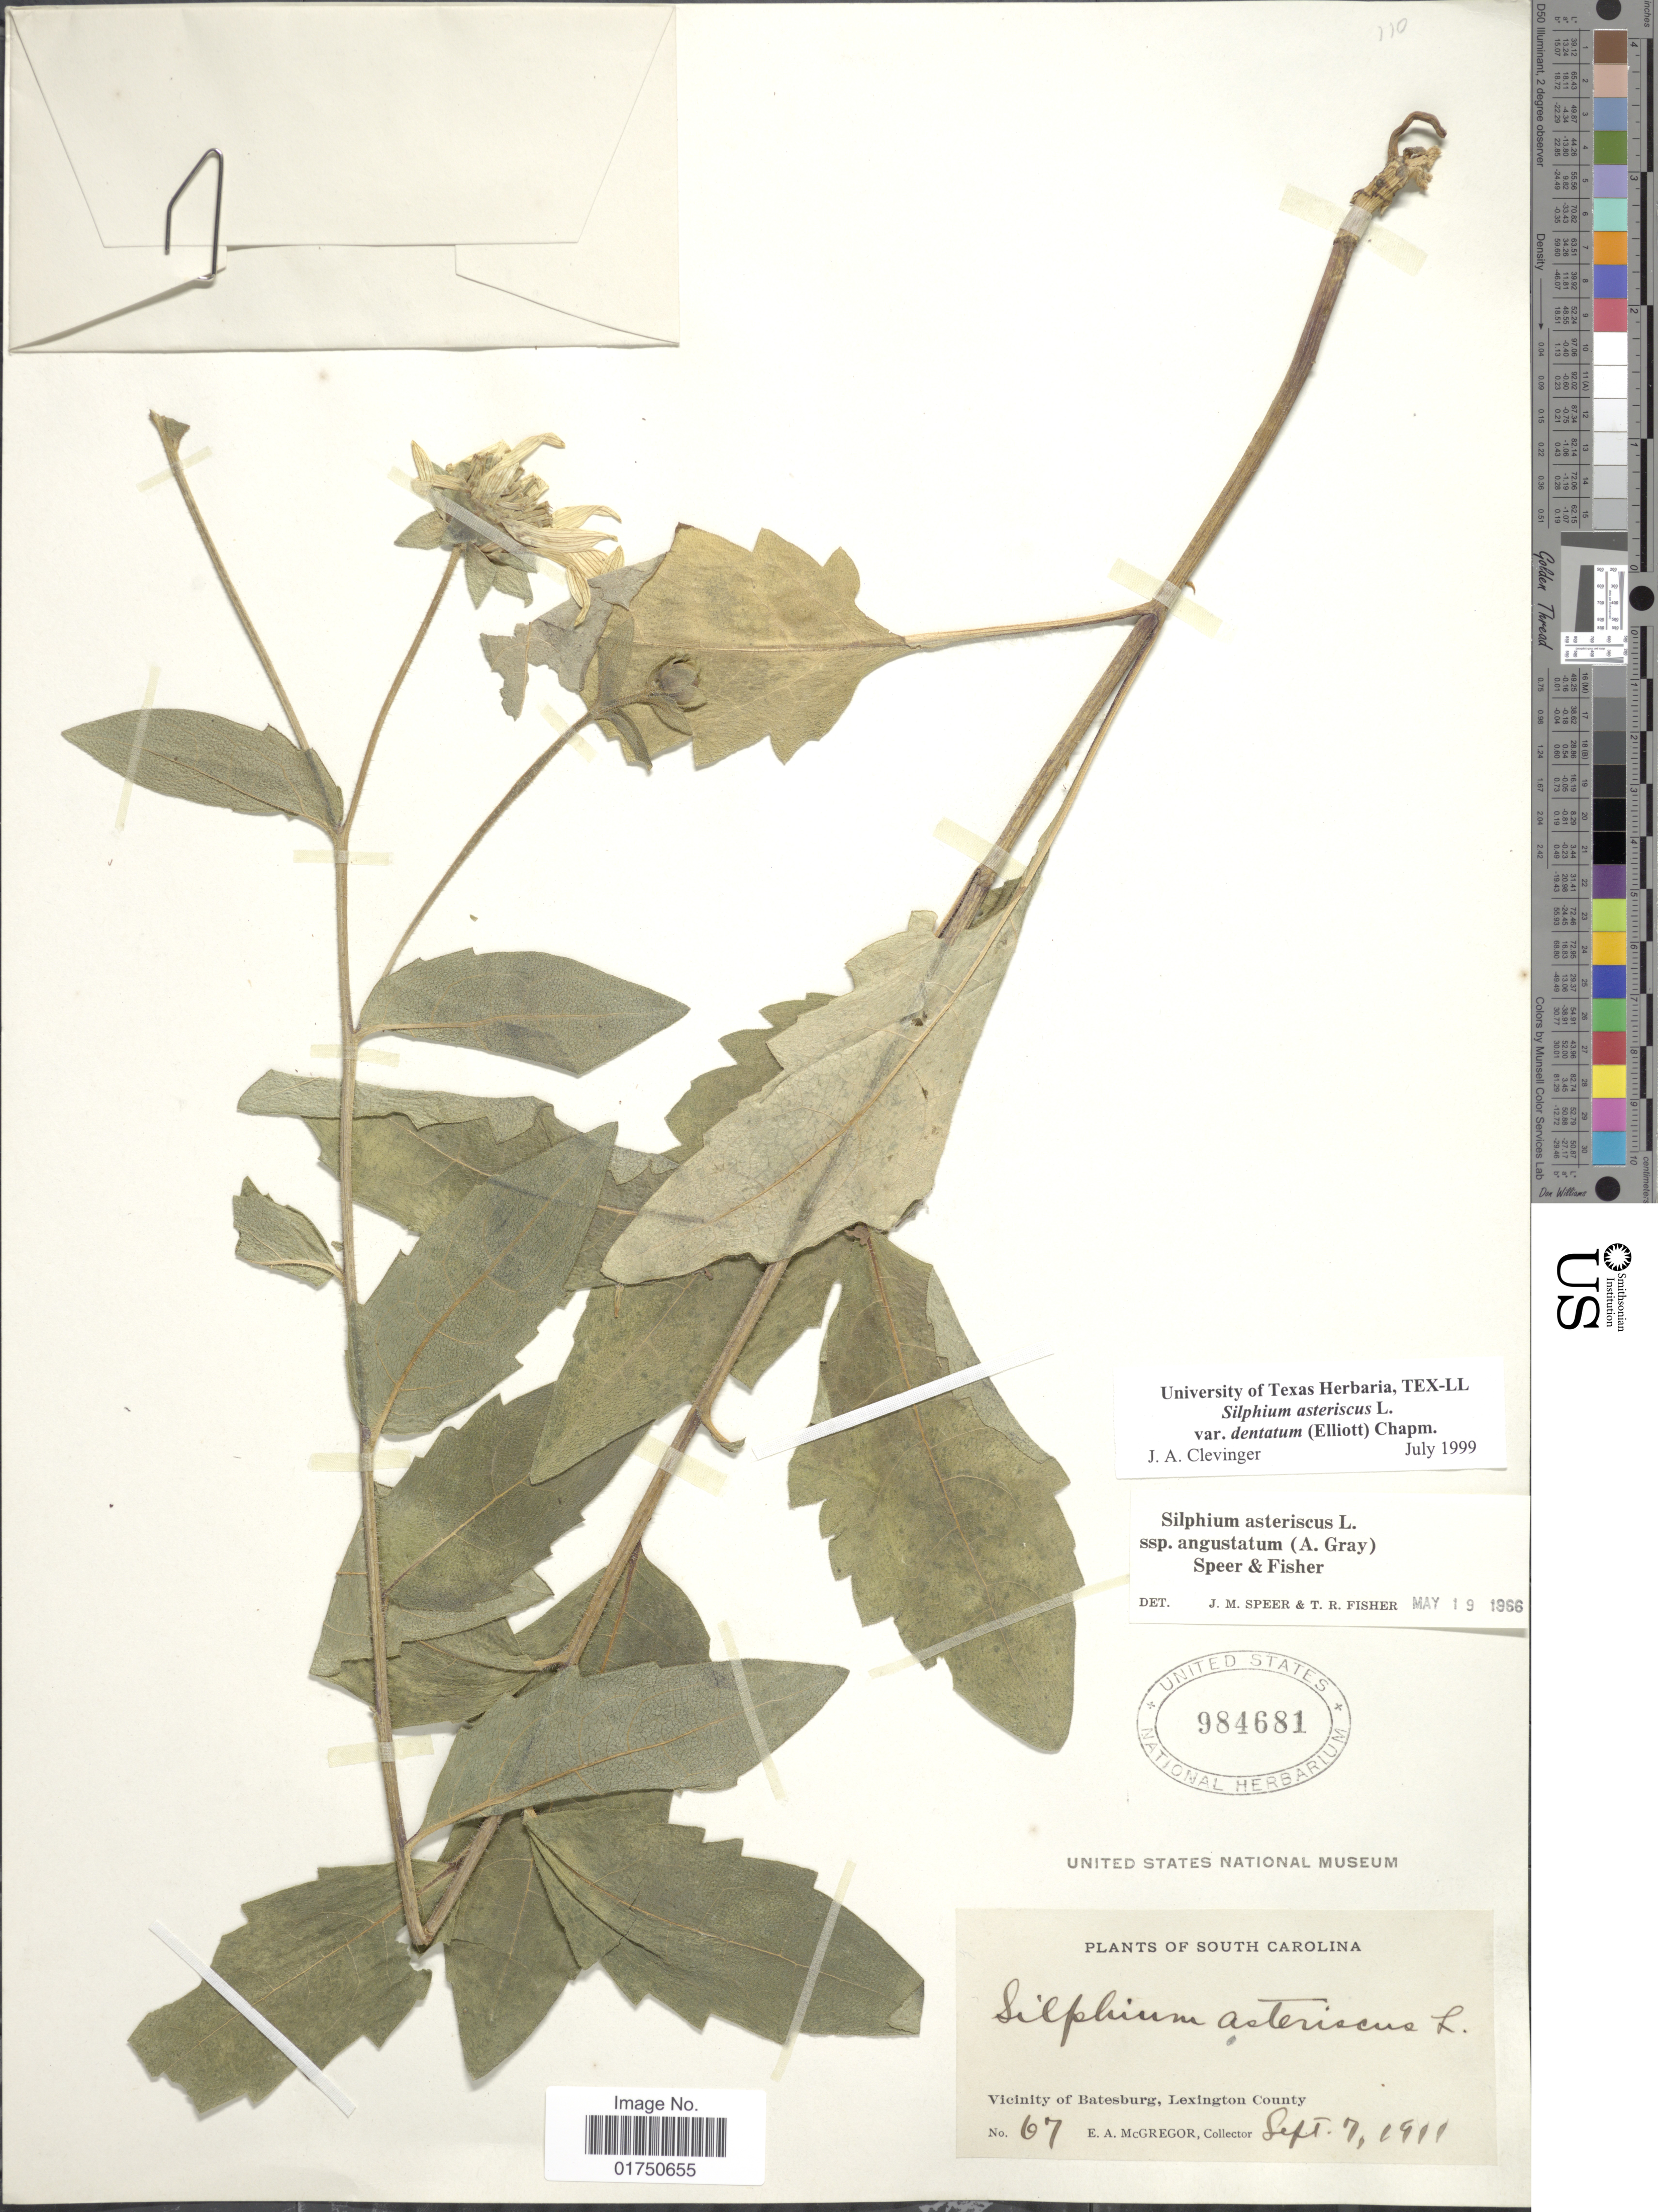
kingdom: Plantae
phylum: Tracheophyta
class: Magnoliopsida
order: Asterales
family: Asteraceae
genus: Silphium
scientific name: Silphium asteriscus var. dentatum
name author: (Elliott) Chapm.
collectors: E. A. McGregor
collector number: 67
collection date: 1911-09-07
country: United States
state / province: South Carolina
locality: Vicinity of Batesburg, Lexington County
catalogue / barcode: US 984681